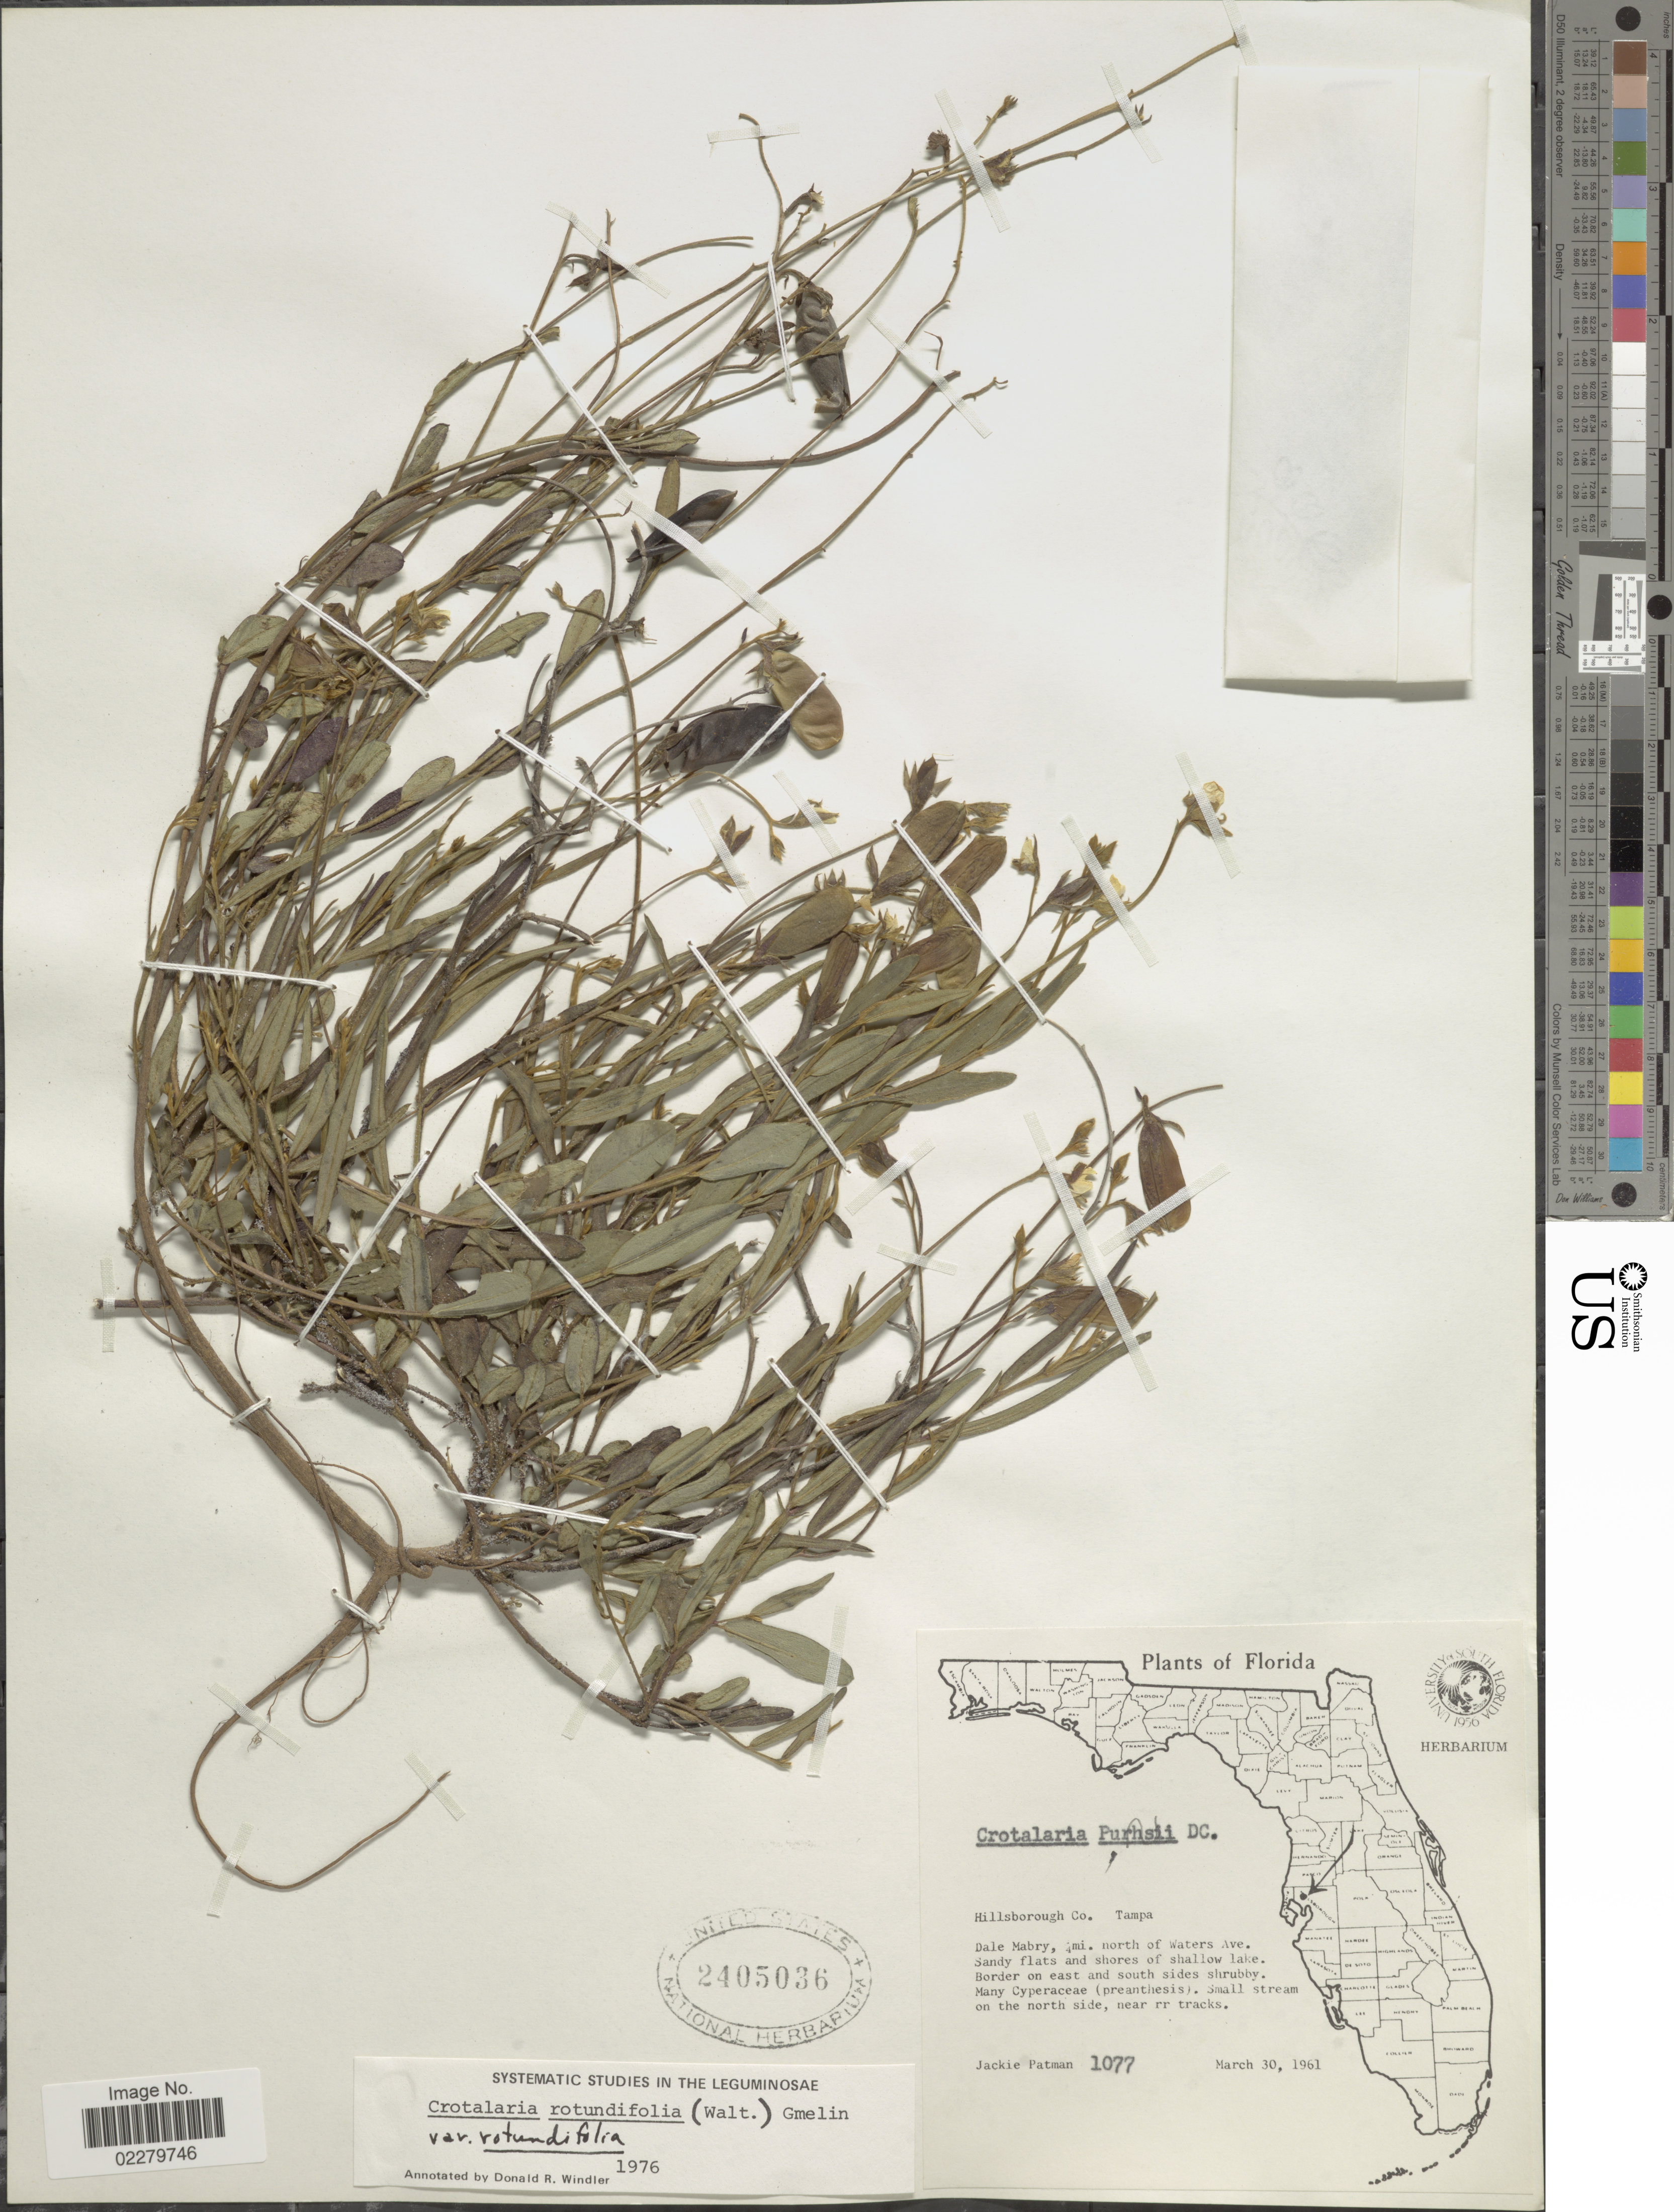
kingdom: Plantae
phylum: Tracheophyta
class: Magnoliopsida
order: Fabales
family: Fabaceae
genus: Crotalaria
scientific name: Crotalaria rotundifolia var. rotundifolia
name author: (Walter) J.F. Gmel.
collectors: J. Patman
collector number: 1077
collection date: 1961-03-30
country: United States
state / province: Florida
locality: Hillsborough Co. Tampa. Dale Mabry, 4mi. north of Waters Ave.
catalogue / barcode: US 2405036